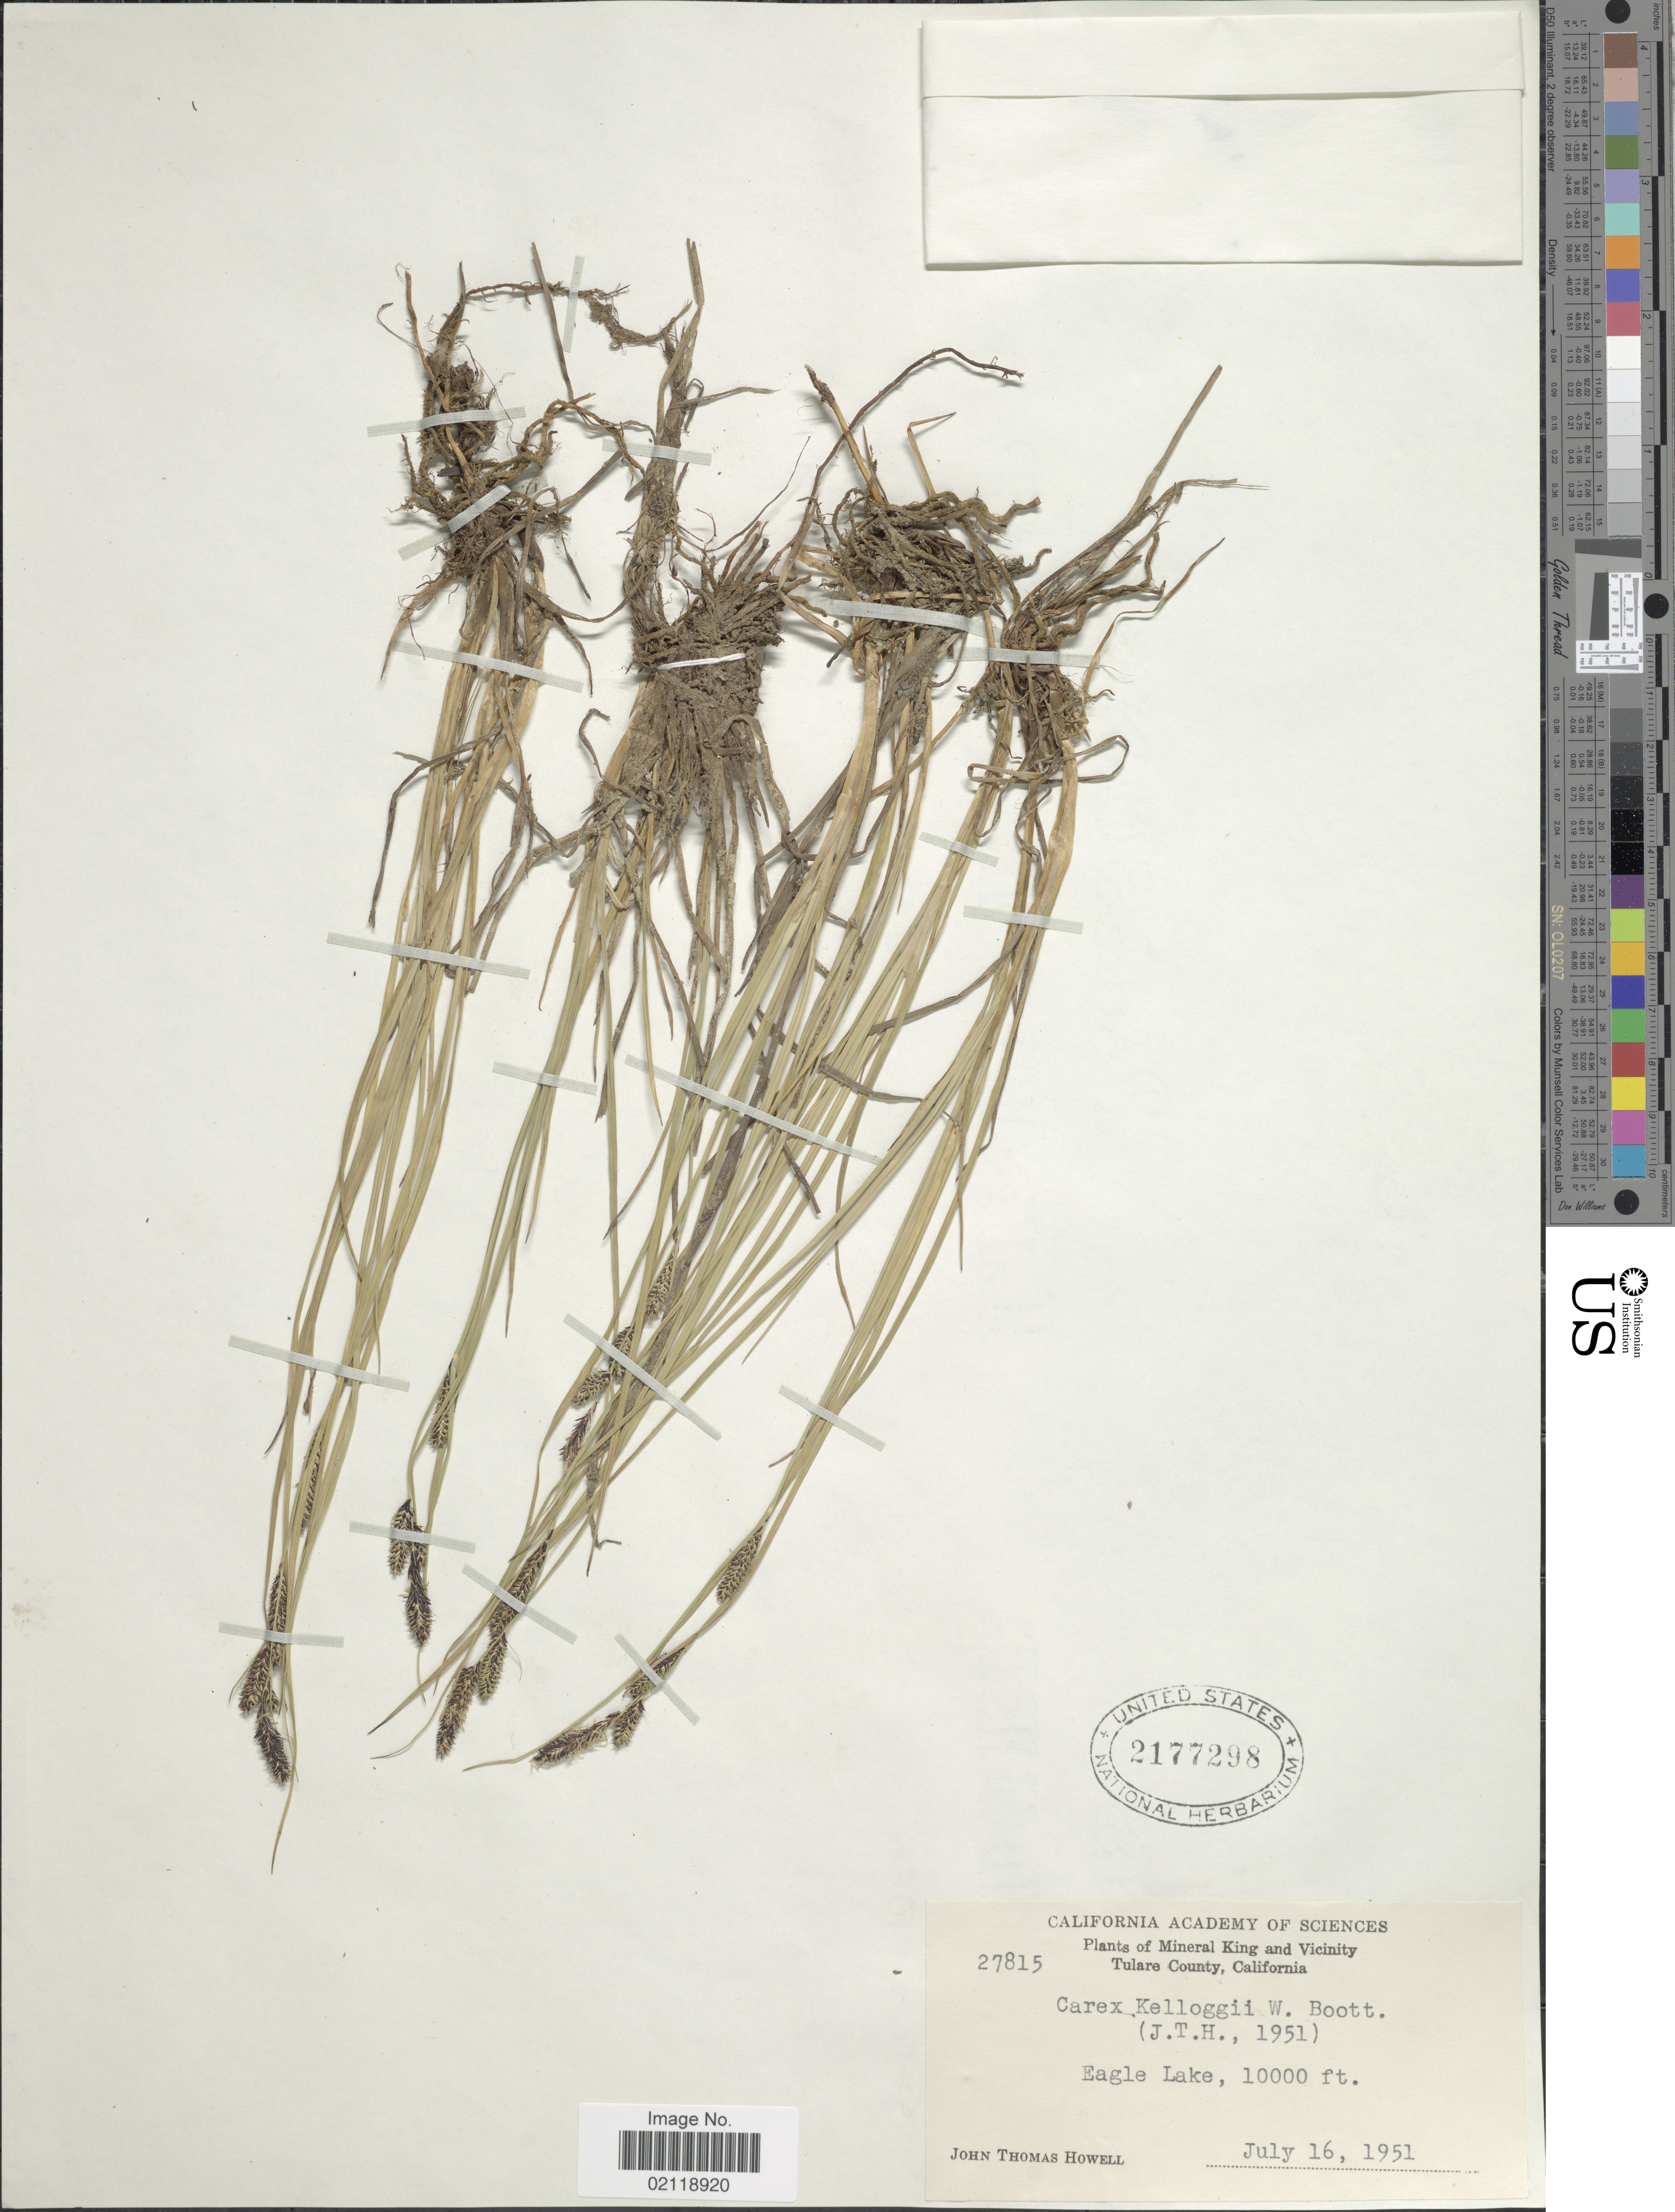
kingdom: Plantae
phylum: Tracheophyta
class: Liliopsida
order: Poales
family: Cyperaceae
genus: Carex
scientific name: Carex kelloggii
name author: W. Boott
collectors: J. T. Howell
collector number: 27815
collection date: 1951-07-16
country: United States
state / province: California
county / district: Tulare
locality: Mineral King and Vicinity, Tulare County, Eagle Lake.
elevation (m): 3048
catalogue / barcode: US 2177298